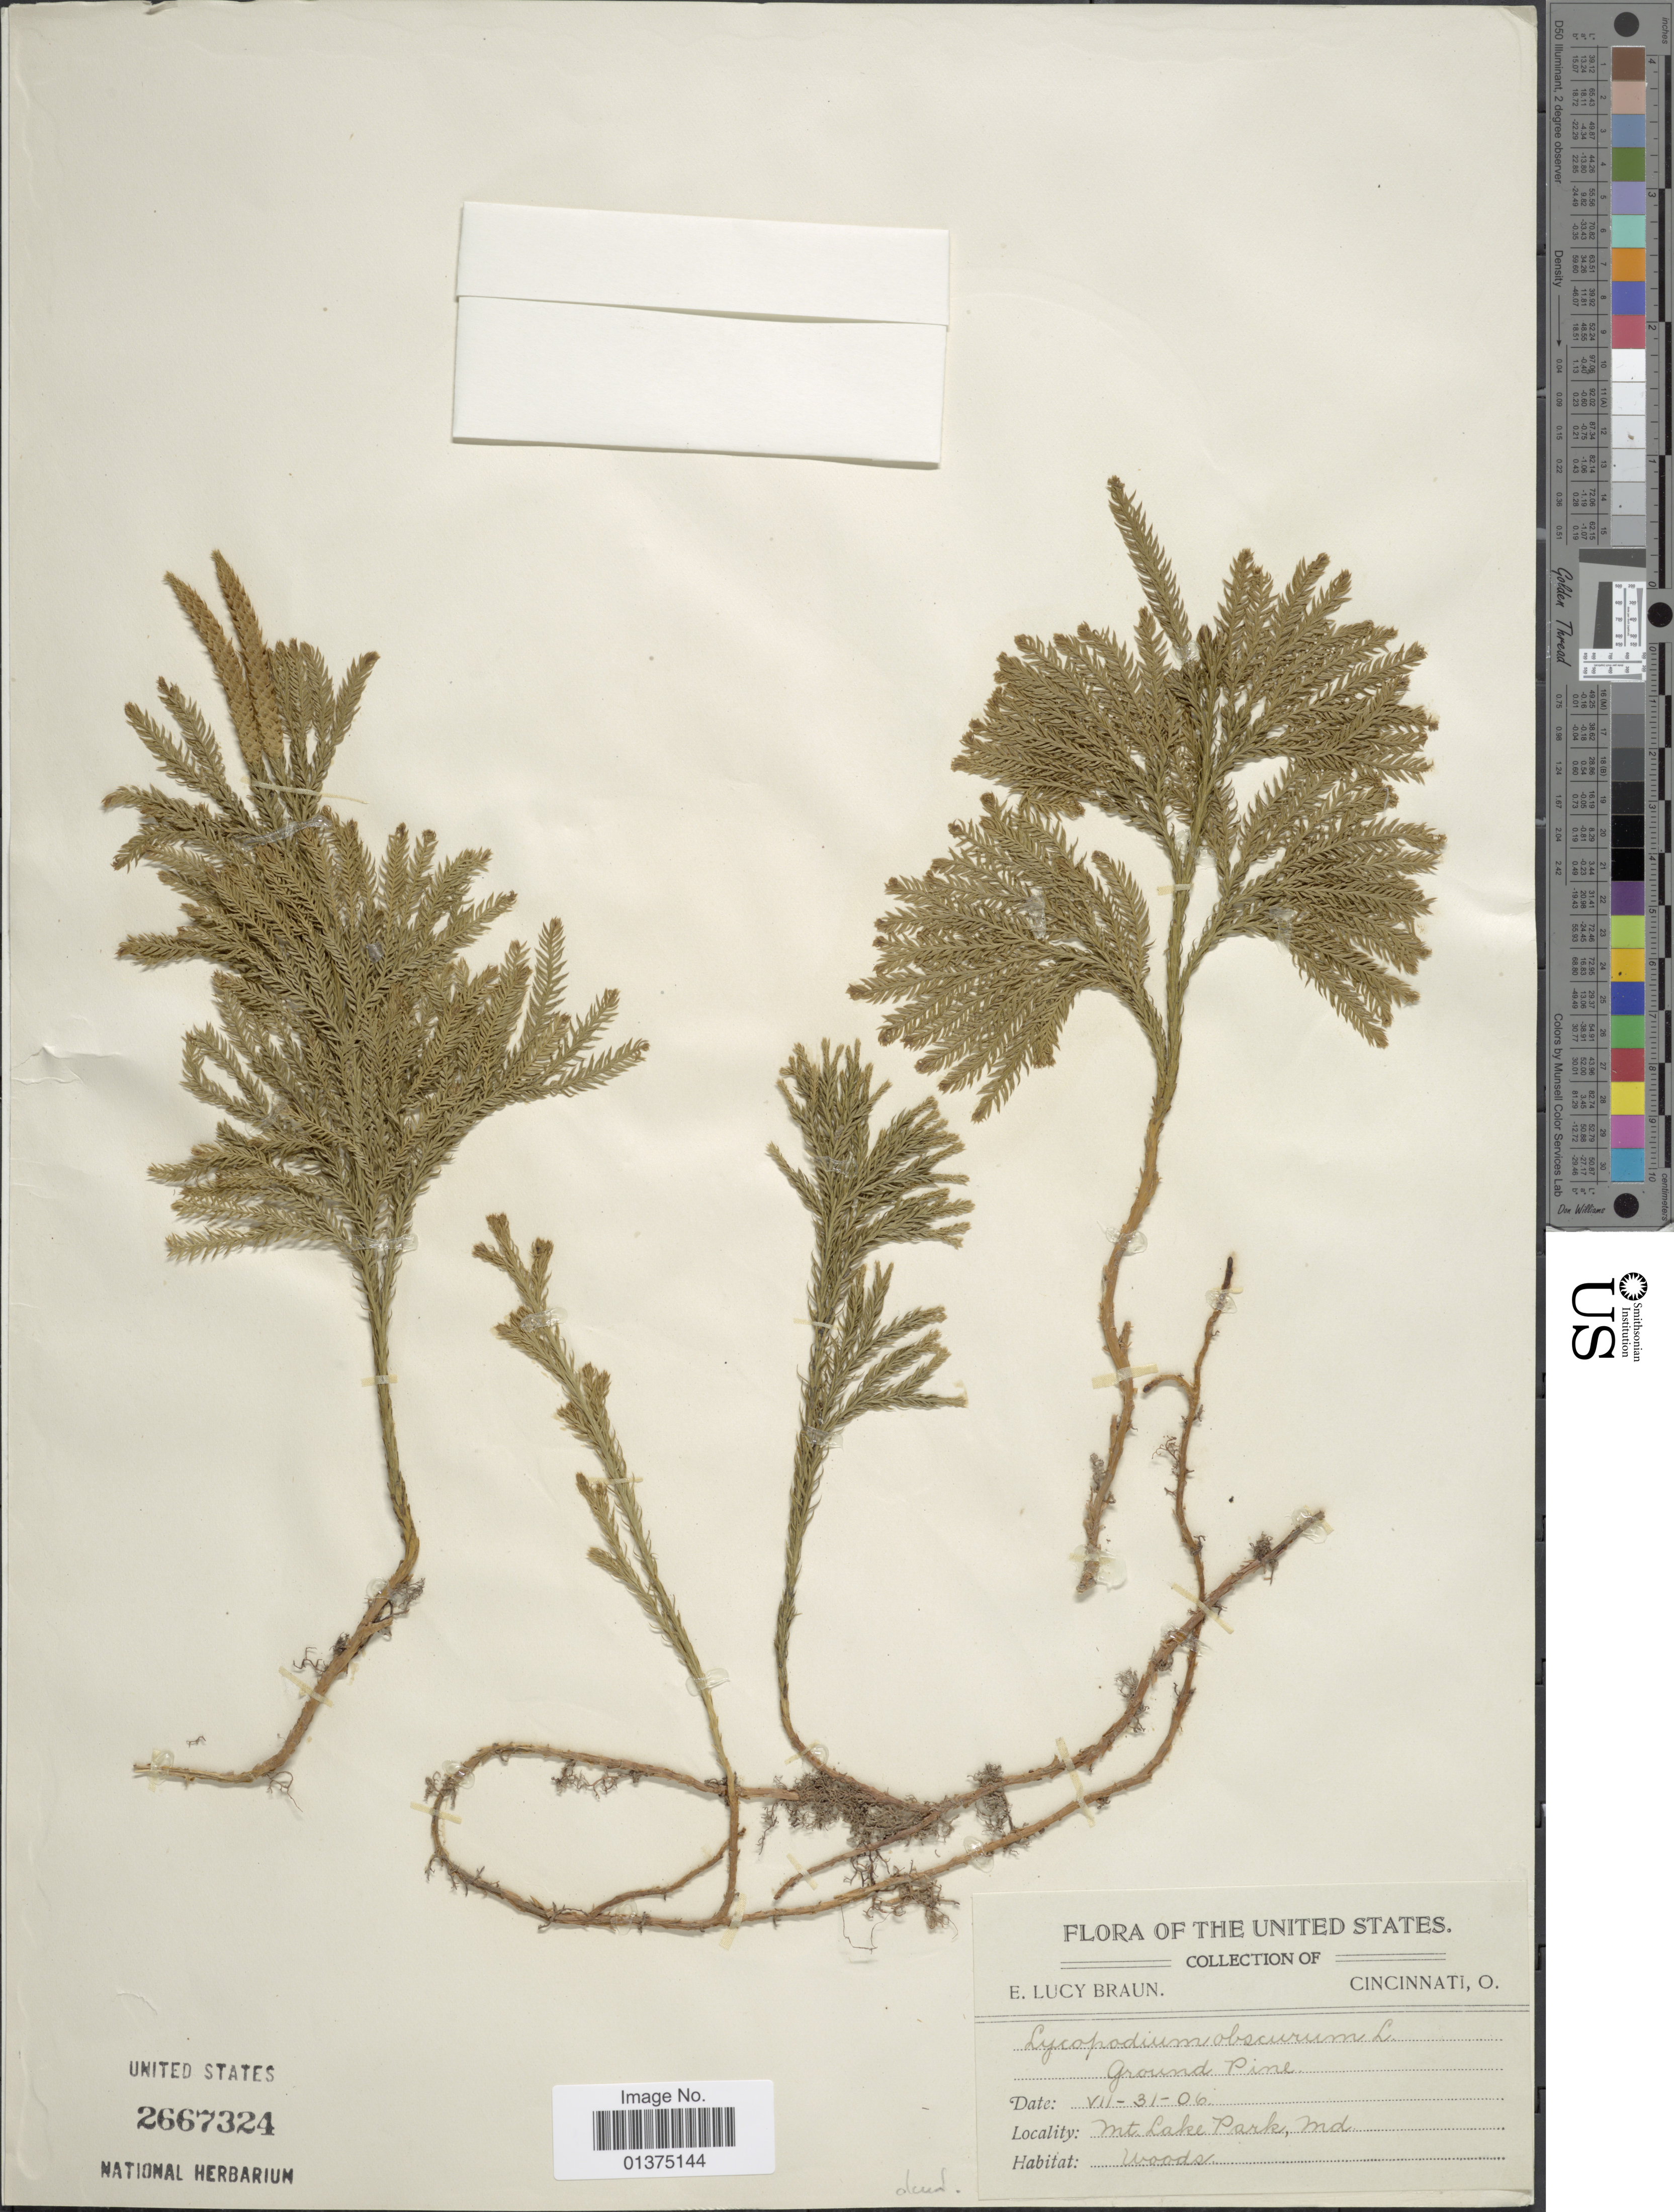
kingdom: Plantae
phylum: Tracheophyta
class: Lycopodiopsida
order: Lycopodiales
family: Lycopodiaceae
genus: Dendrolycopodium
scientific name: Dendrolycopodium dendroideum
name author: (Michx.) A. Haines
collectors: E. L. Braun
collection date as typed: Transcribed d/m/y: 31/7/6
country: United States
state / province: Maryland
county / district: Garrett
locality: Mt lake Park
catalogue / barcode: US 2667324